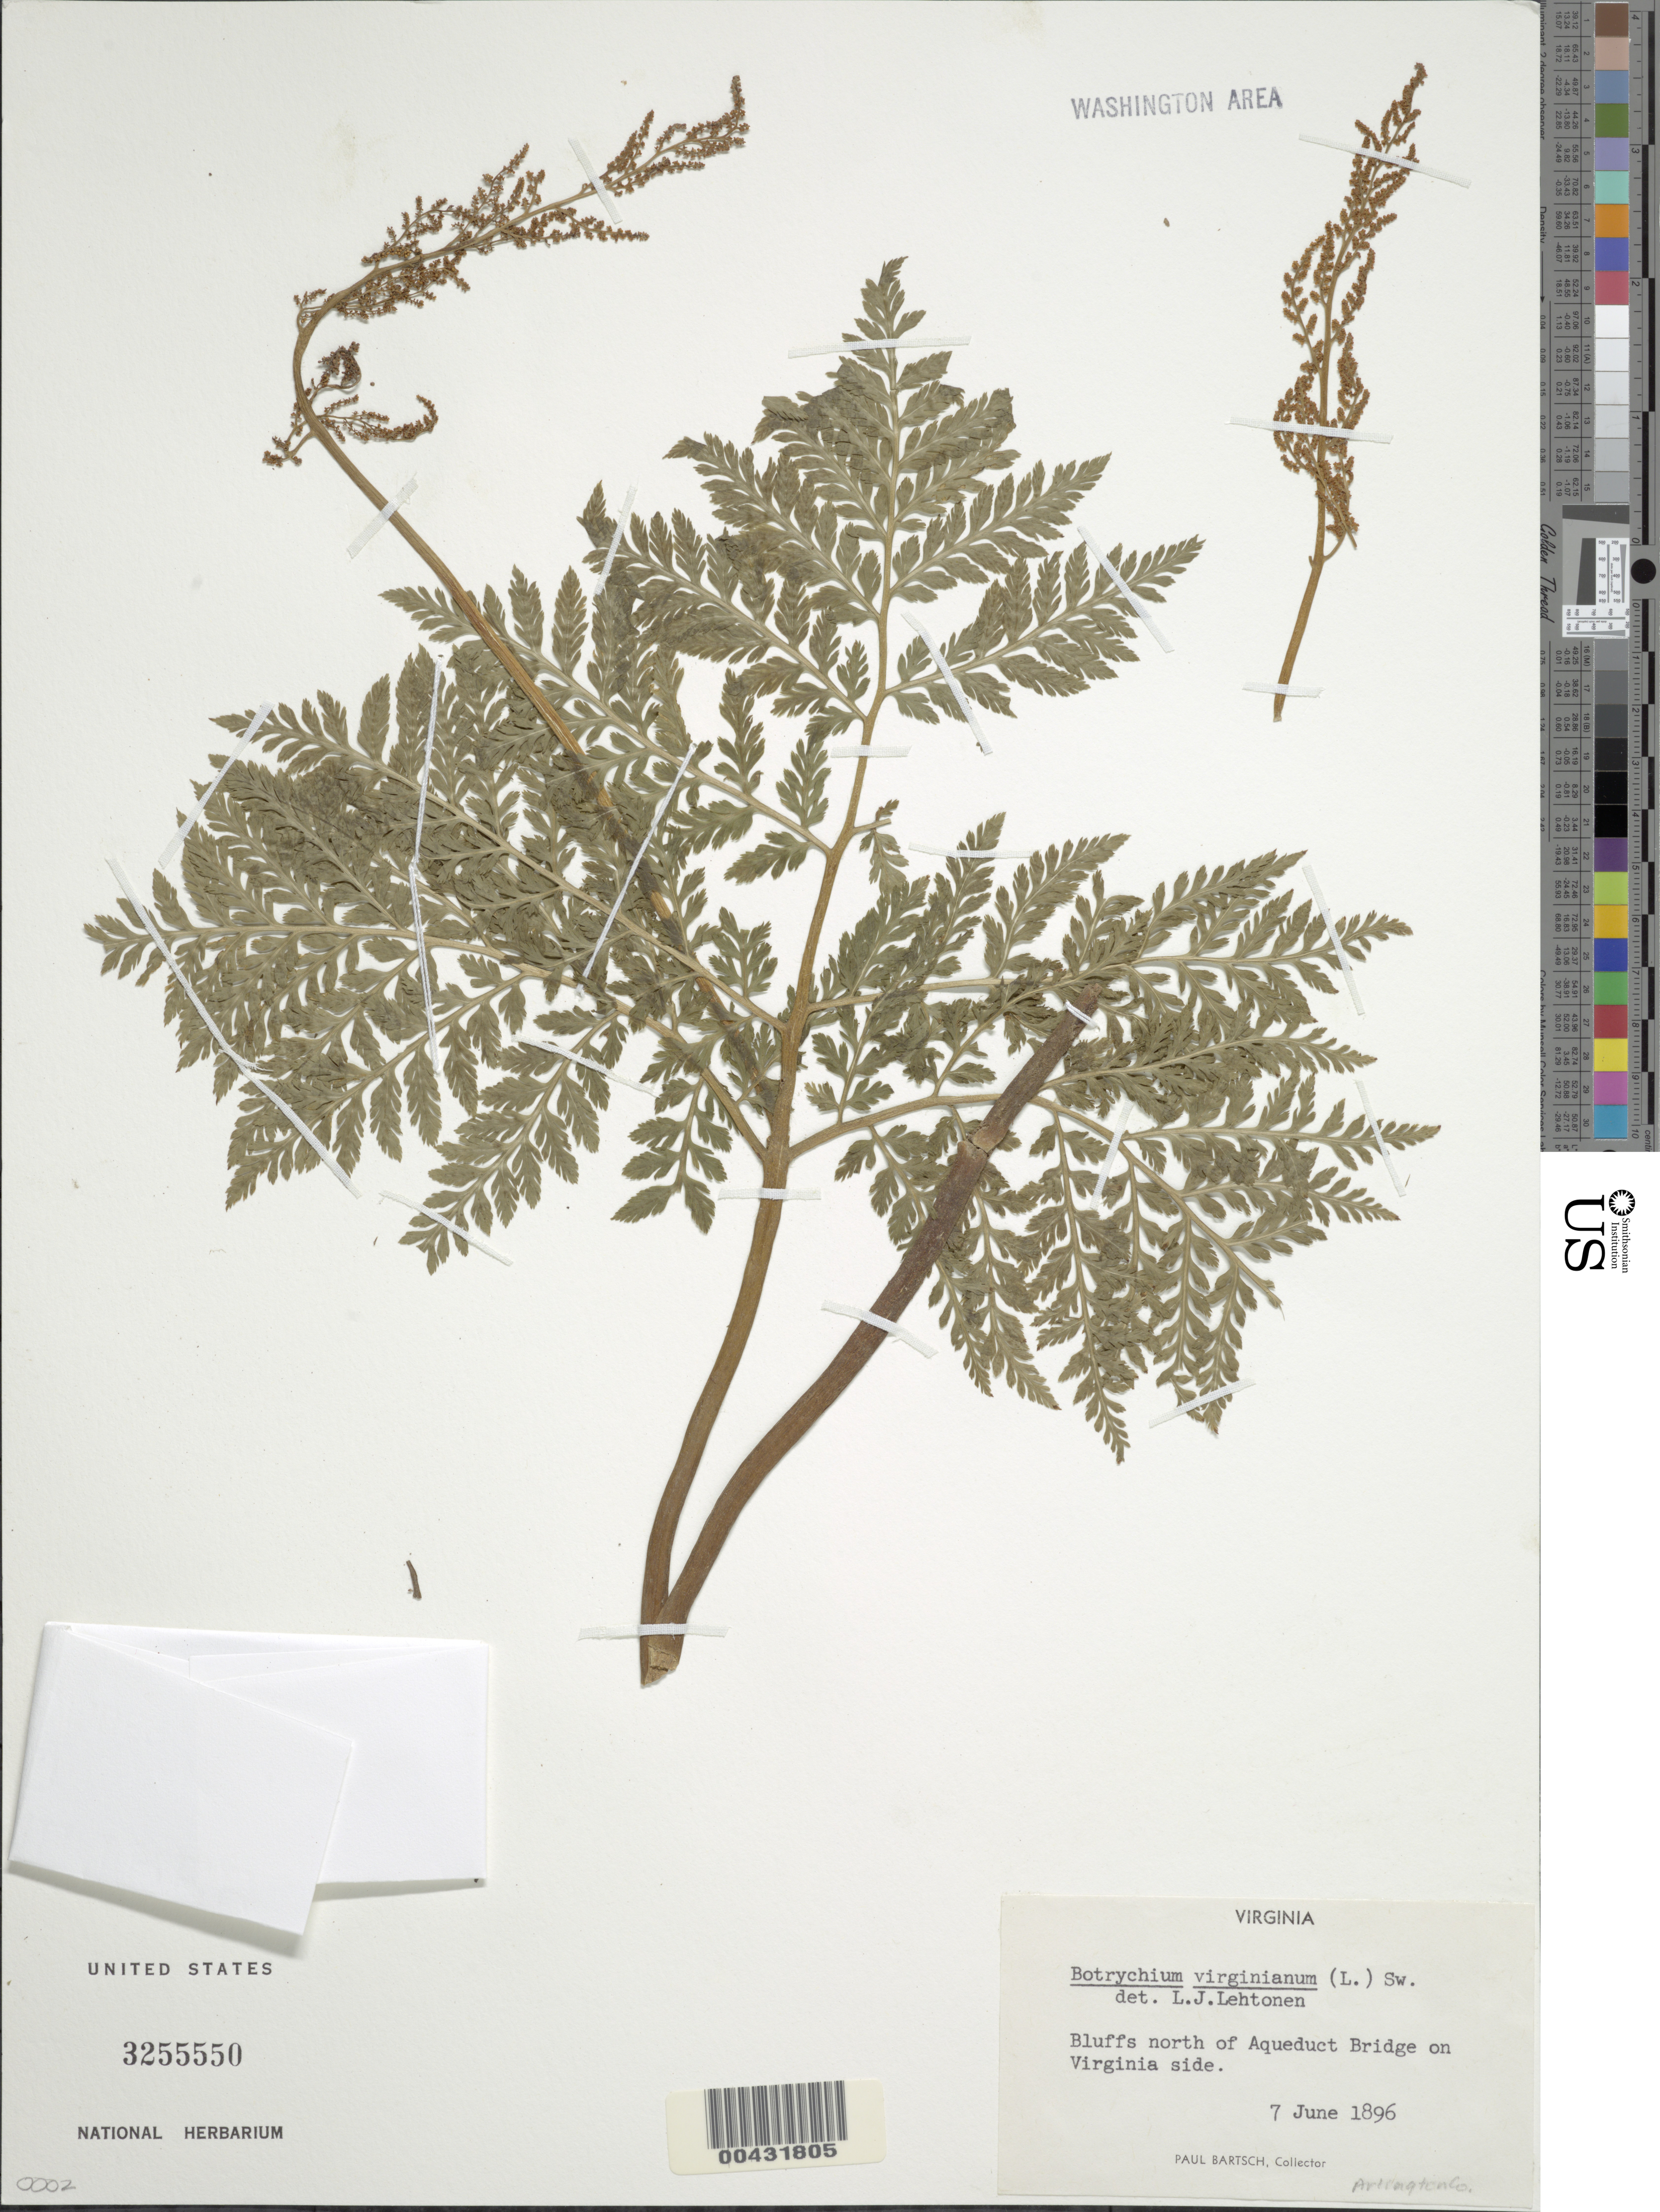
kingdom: Plantae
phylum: Tracheophyta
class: Polypodiopsida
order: Ophioglossales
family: Ophioglossaceae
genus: Botrychium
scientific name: Botrychium virginianum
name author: (L.) Sw.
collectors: P. Bartsch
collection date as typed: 07 Jun 1896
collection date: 1896-06-07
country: United States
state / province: Virginia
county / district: Arlington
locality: N of Aqueduct Bridge on Virginia side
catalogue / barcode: US 3255550